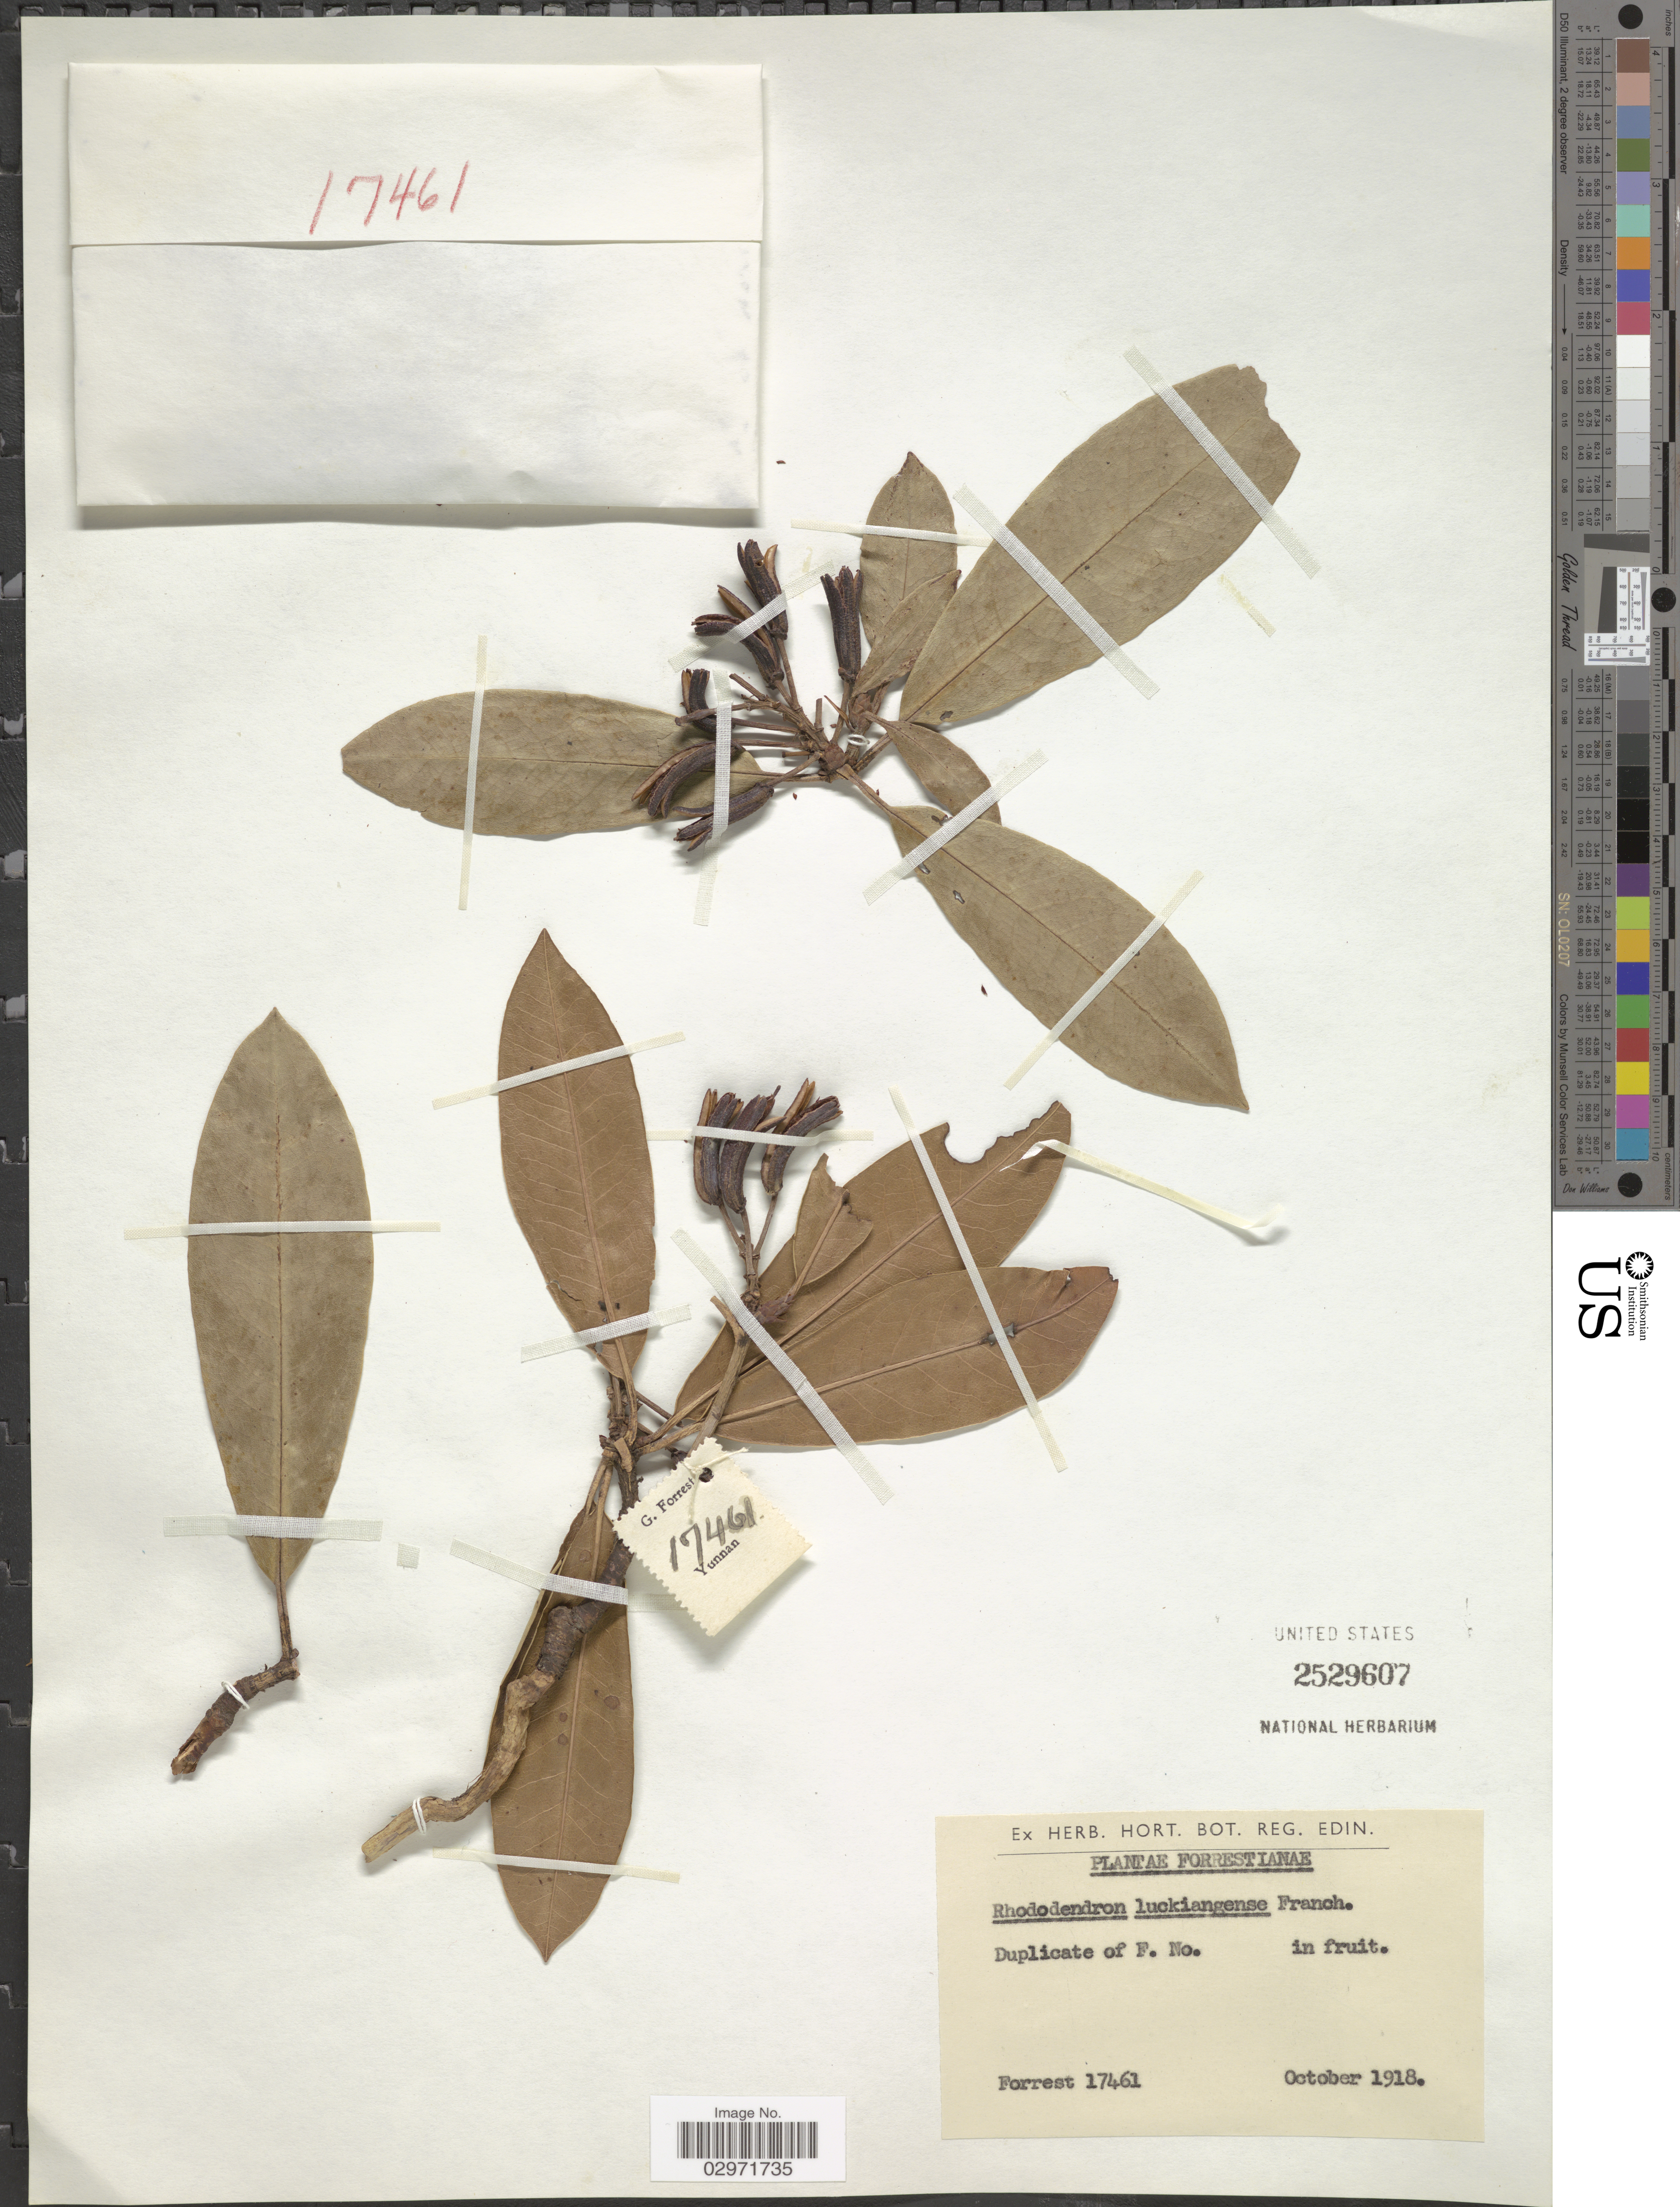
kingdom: Plantae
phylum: Tracheophyta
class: Magnoliopsida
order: Ericales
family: Ericaceae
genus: Rhododendron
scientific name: Rhododendron lukiangense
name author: Franch.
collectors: G. Forrest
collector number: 17461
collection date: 1918-10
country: China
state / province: Yunnan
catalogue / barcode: US 2529607